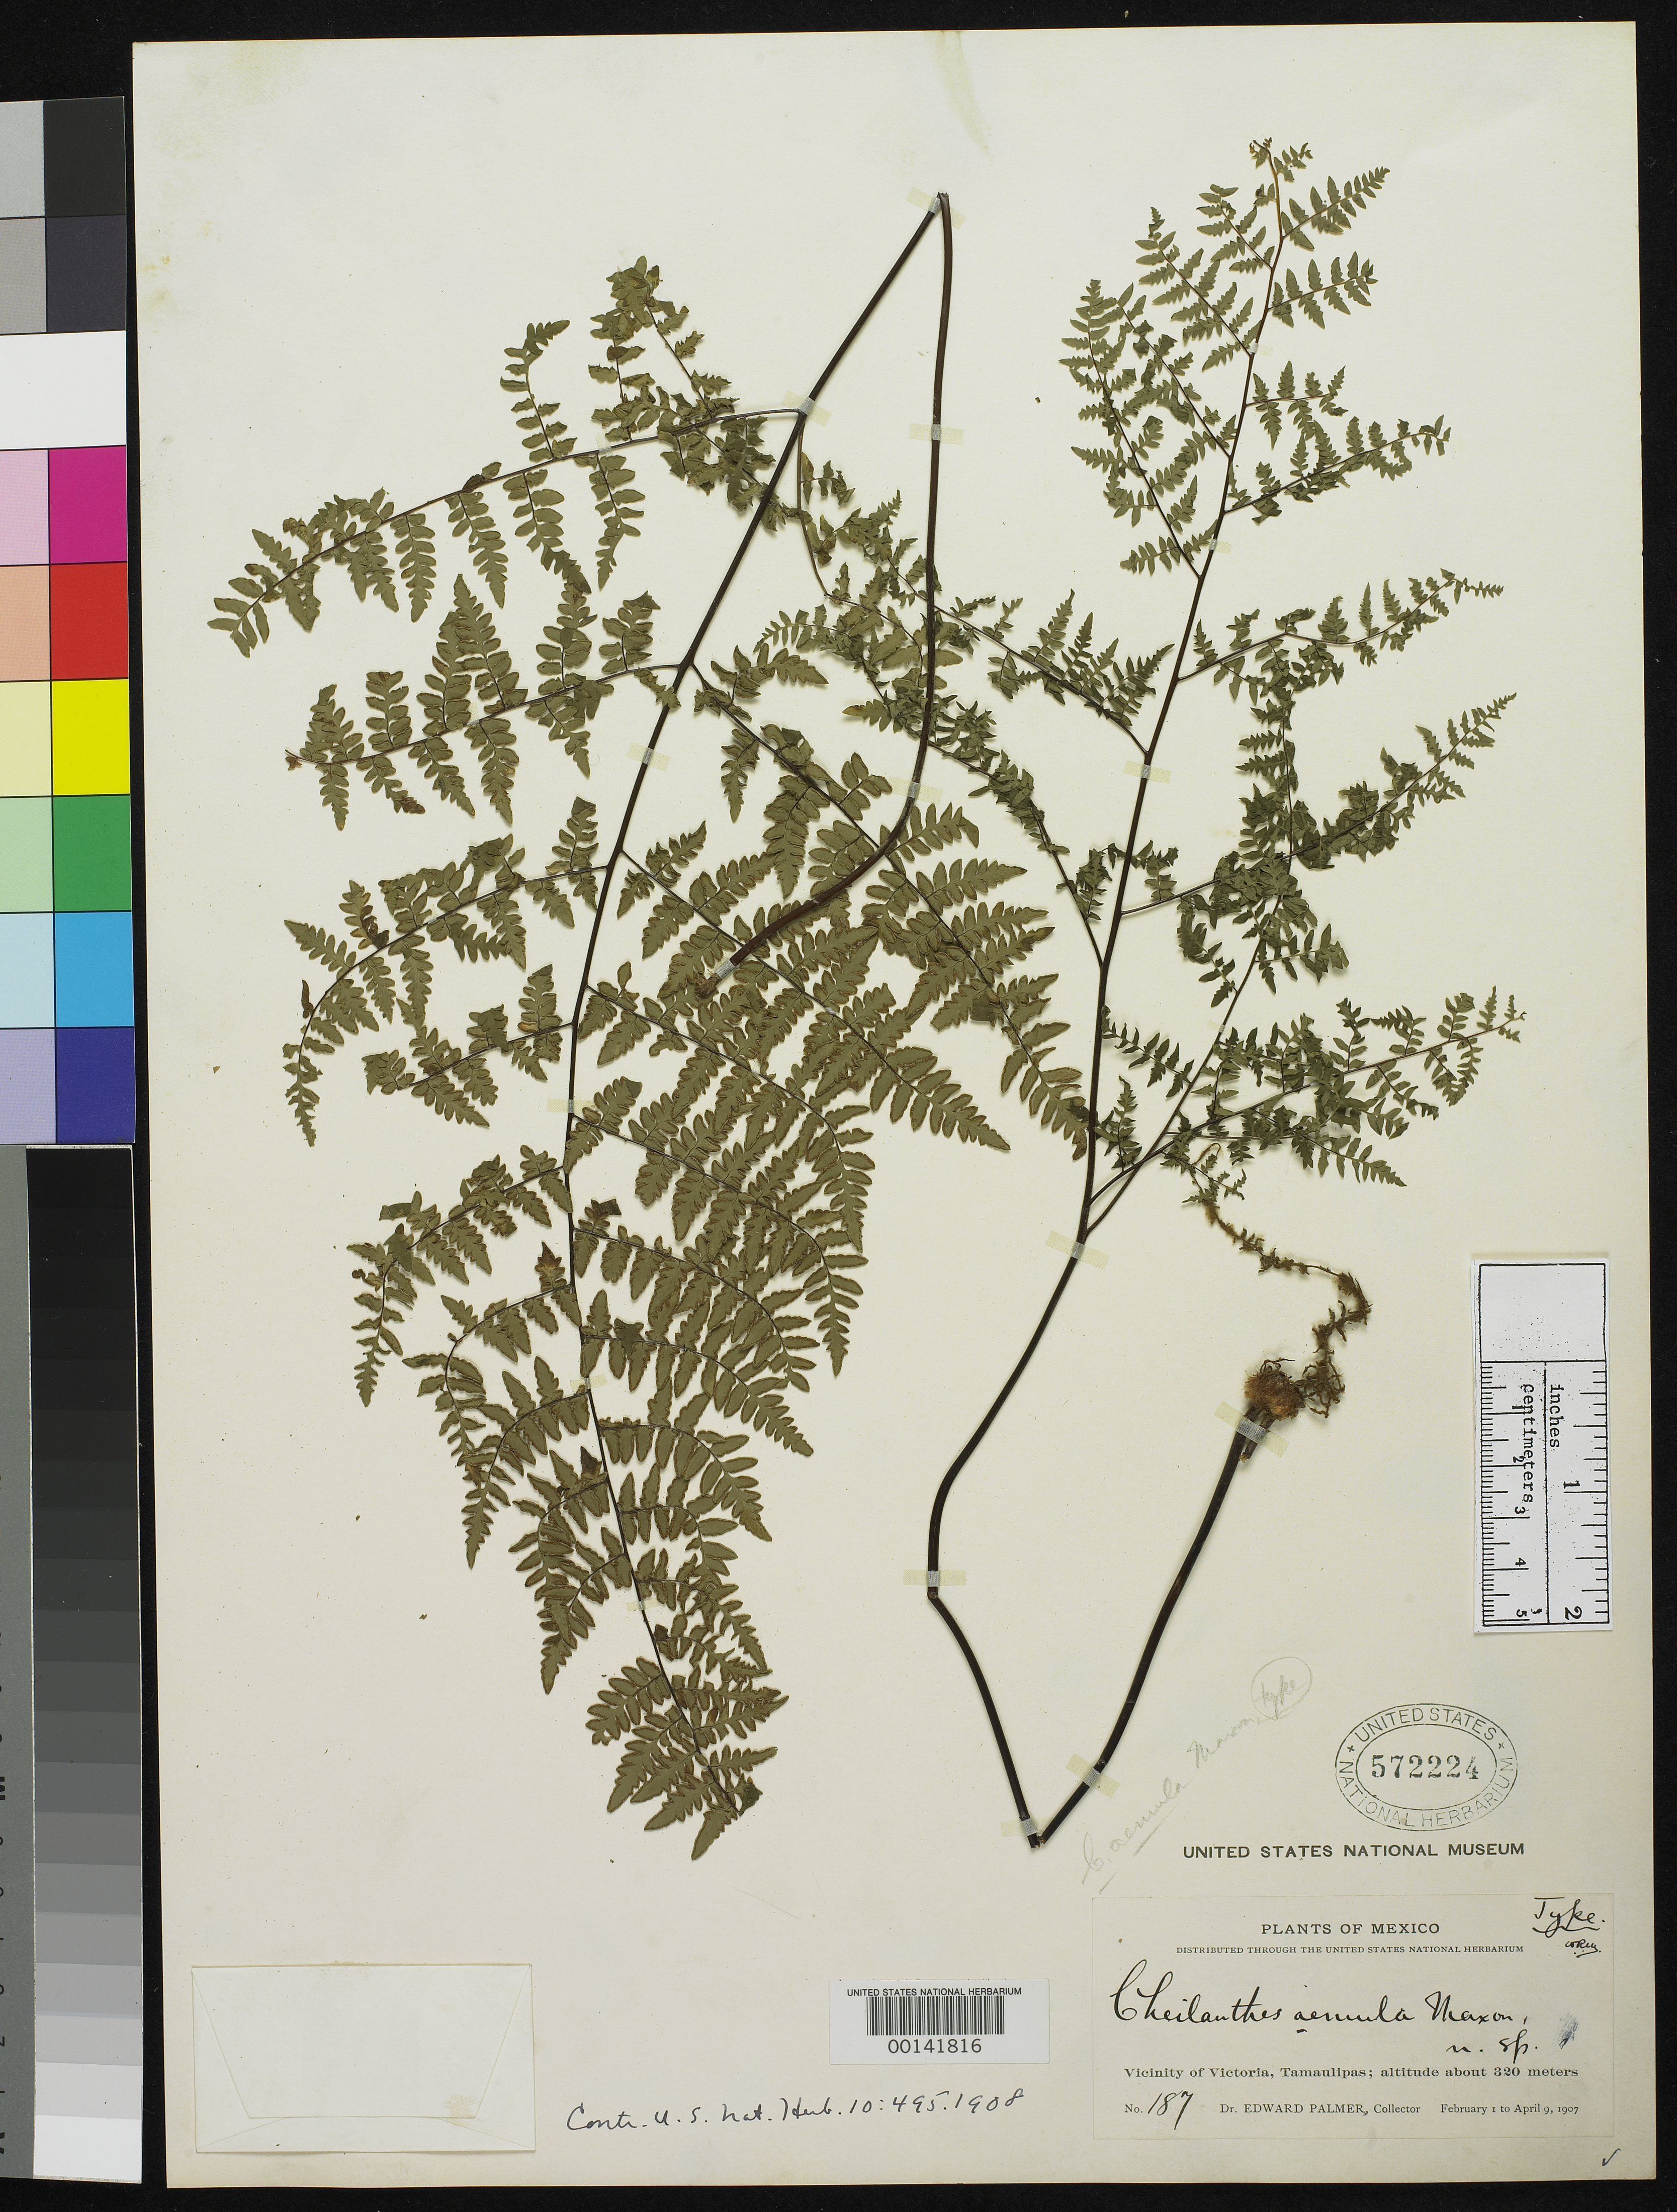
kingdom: Plantae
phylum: Tracheophyta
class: Polypodiopsida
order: Polypodiales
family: Pteridaceae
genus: Cheilanthes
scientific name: Cheilanthes aemula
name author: Maxon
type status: Holotype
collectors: E. Palmer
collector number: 187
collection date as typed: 01 Feb 1907 to 09 Apr 1907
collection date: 1907-02-01/1907-04-09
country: Mexico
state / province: Tamaulipas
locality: Vicinity of Victoria.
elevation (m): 320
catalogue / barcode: US 572224